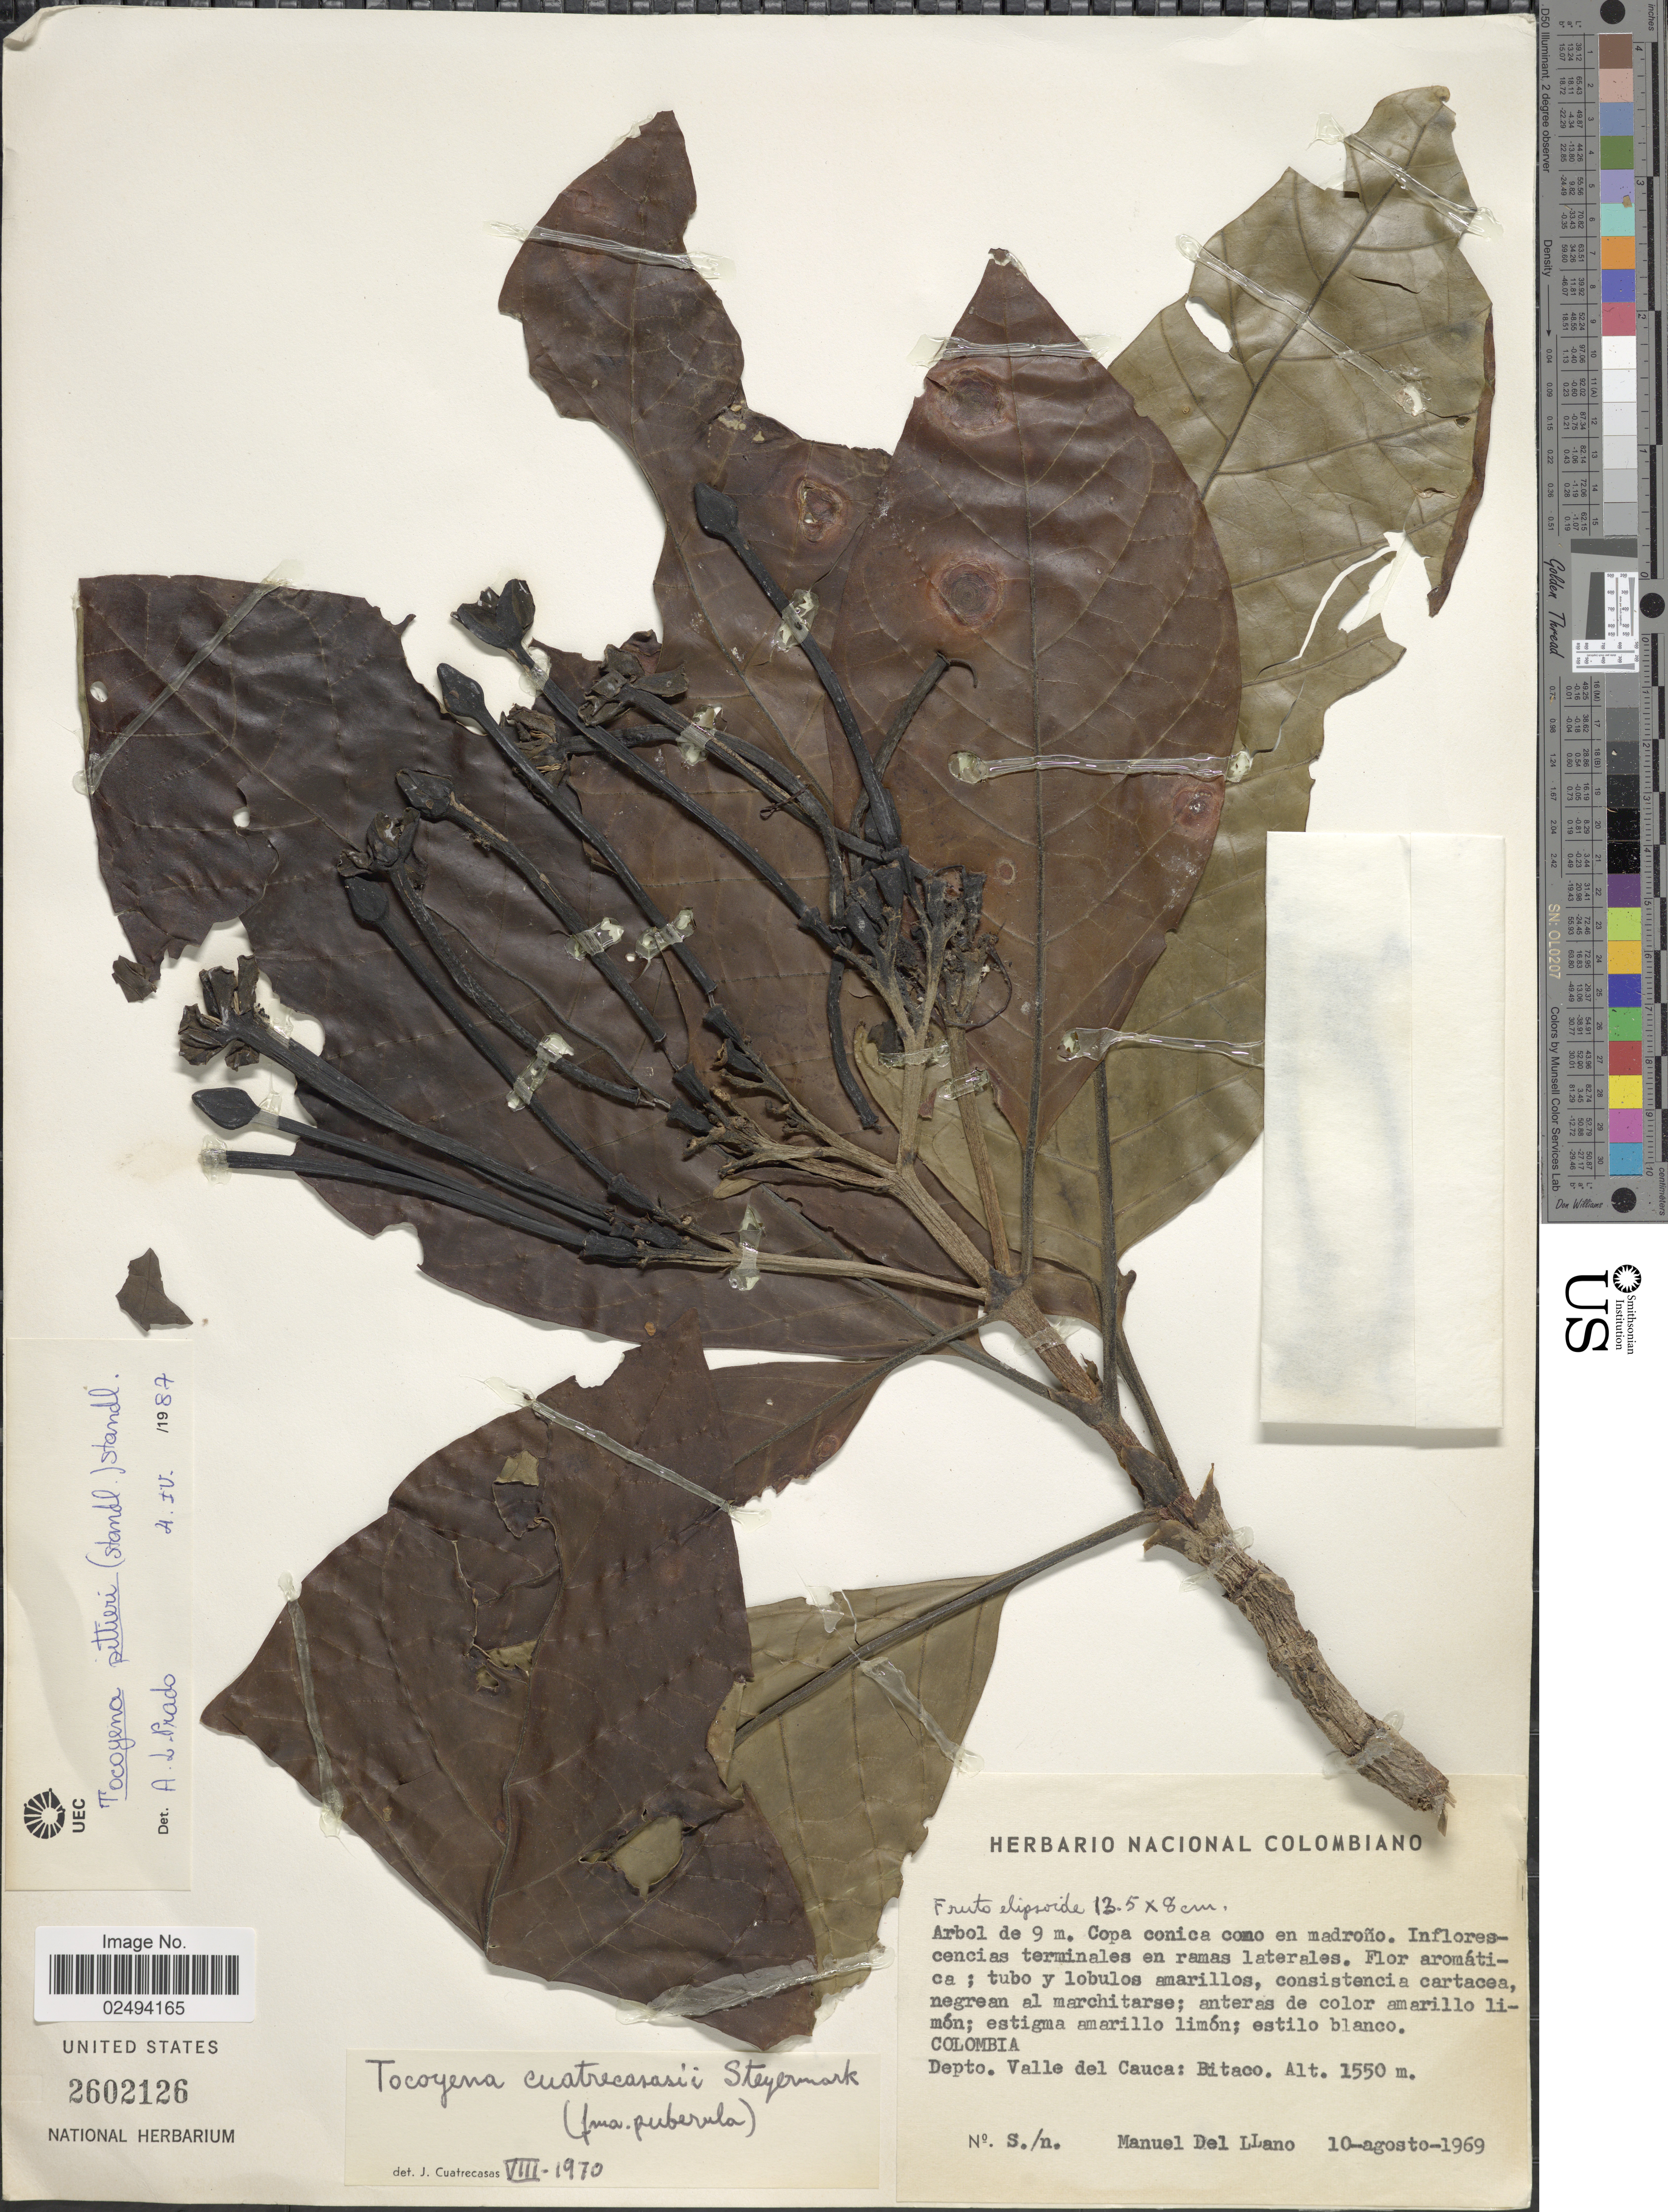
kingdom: Plantae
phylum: Tracheophyta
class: Magnoliopsida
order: Gentianales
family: Rubiaceae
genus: Tocoyena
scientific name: Tocoyena pittieri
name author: (Standl.) Standl.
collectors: M. d. Llano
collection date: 1969-08-10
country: Colombia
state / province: Valle del Cauca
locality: Depto. Valle del Cauca: Bitaco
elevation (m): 1550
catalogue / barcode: US 2602126